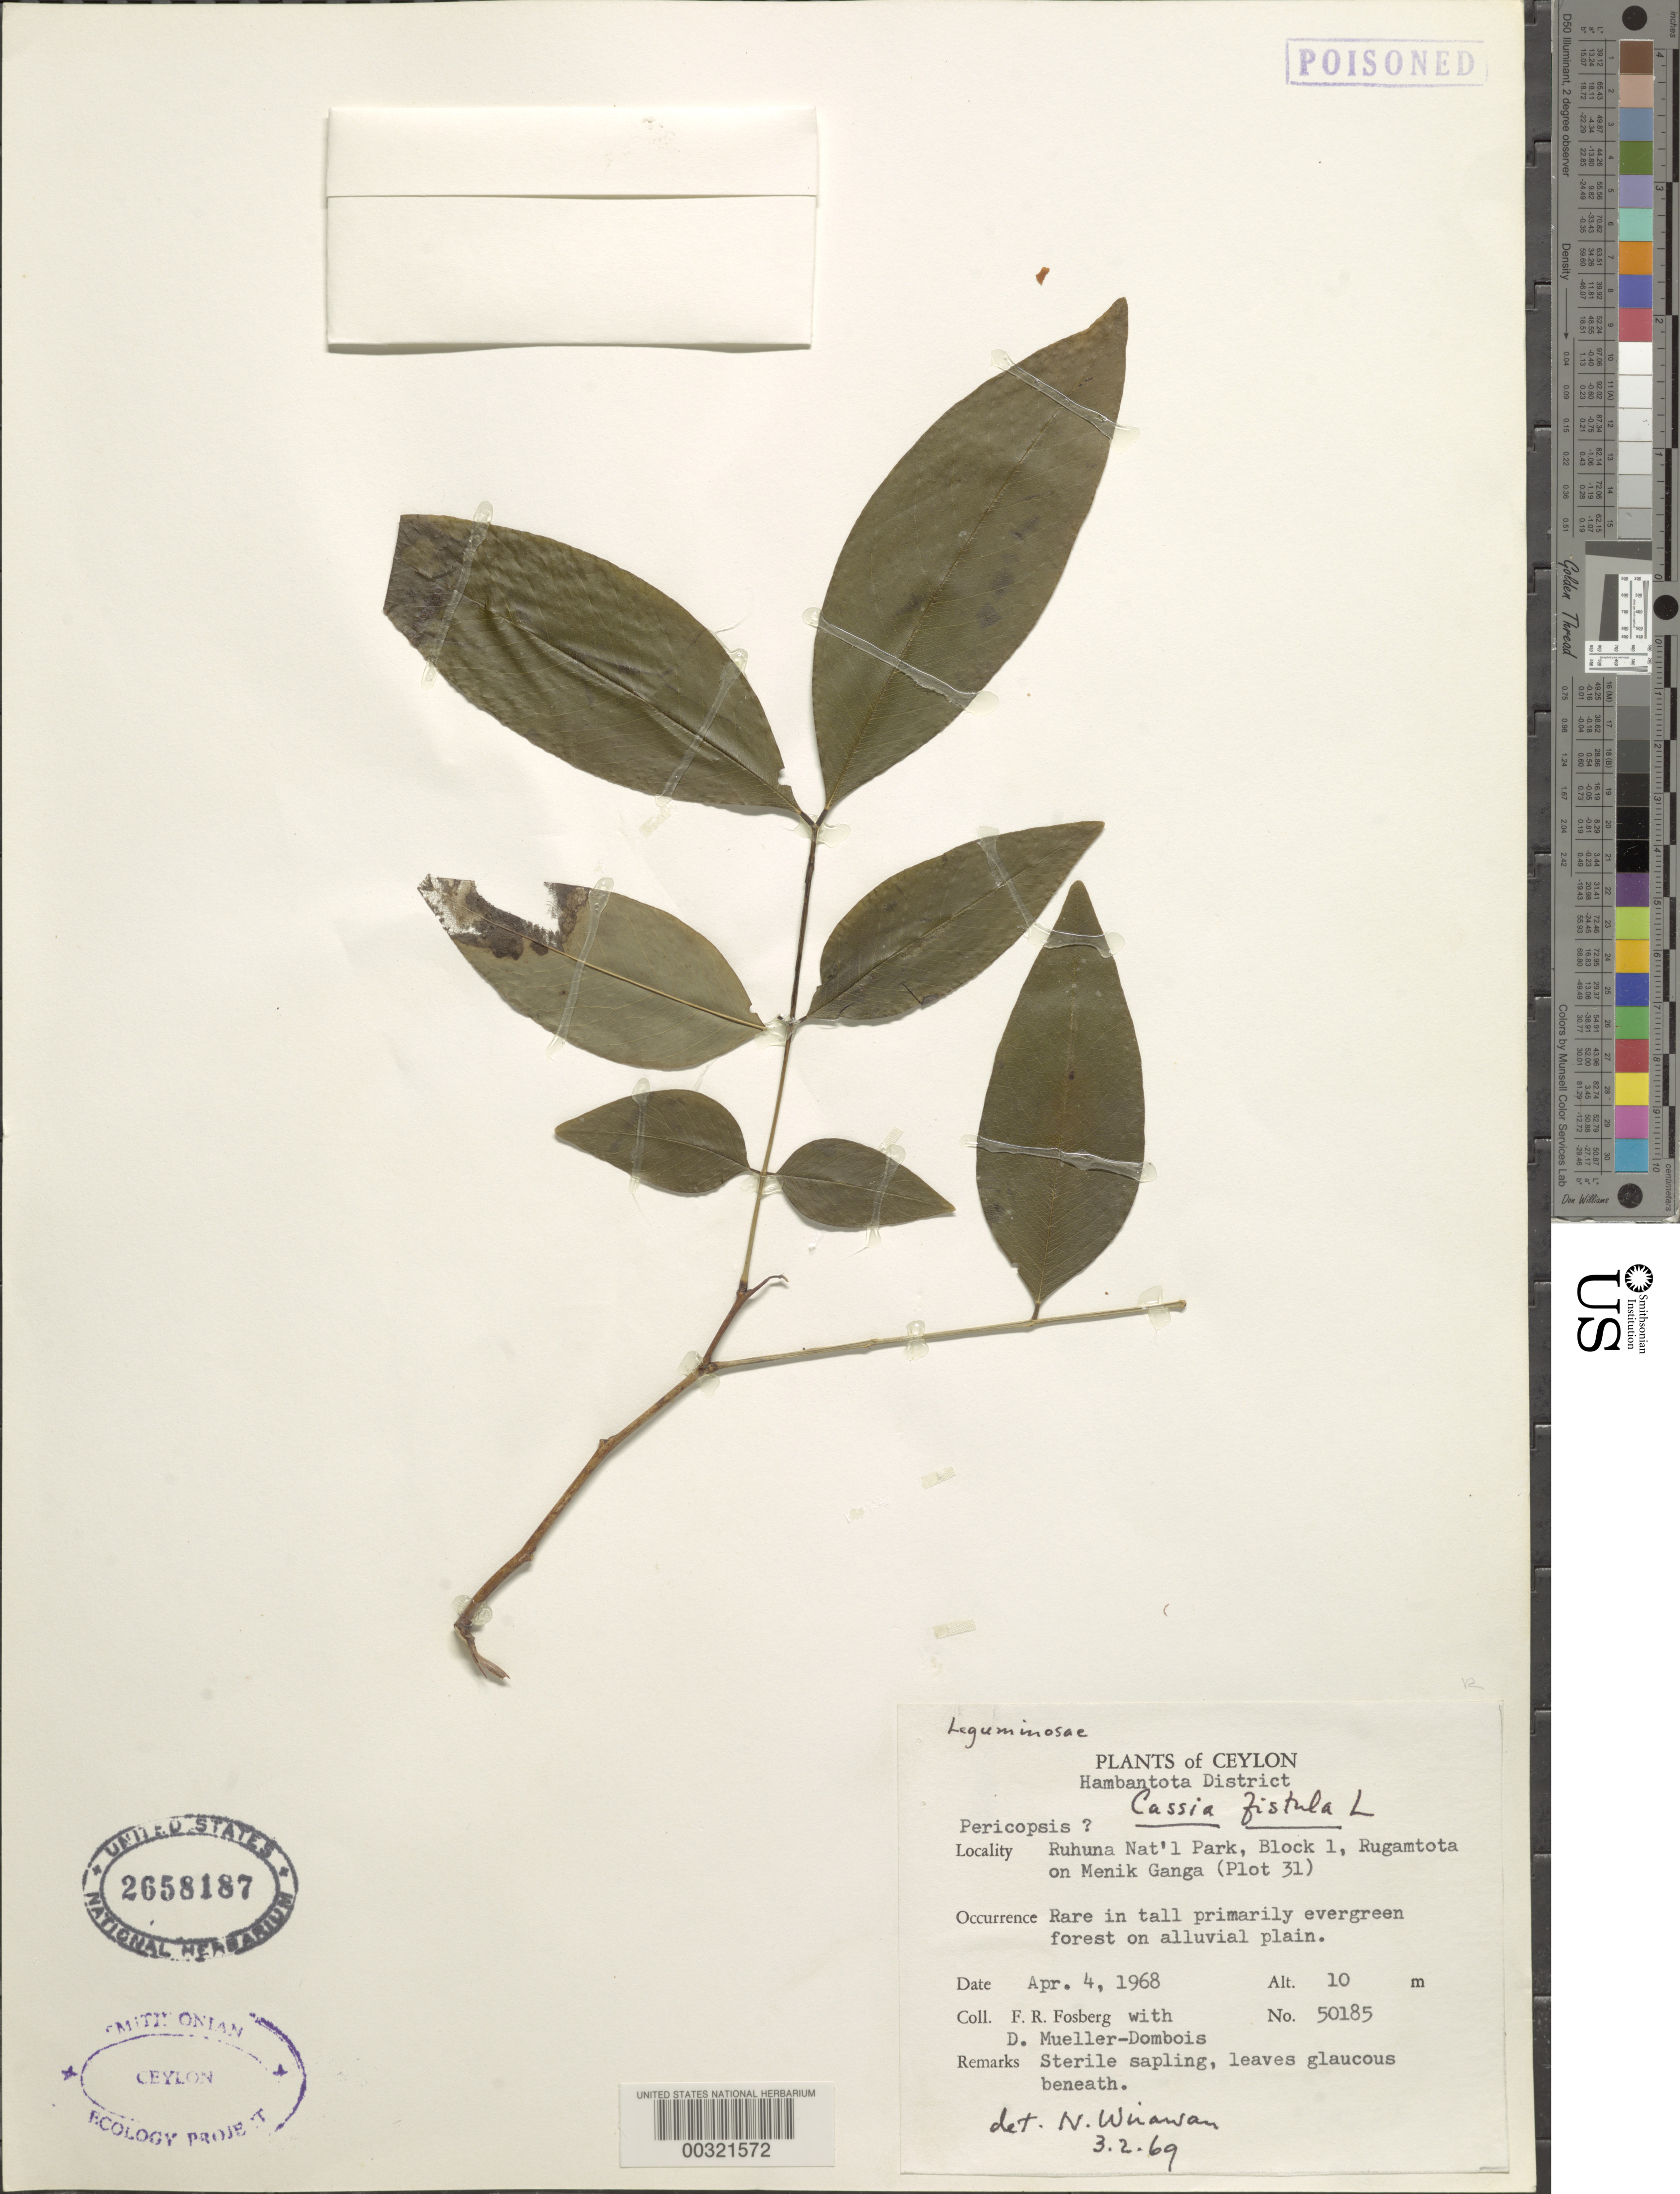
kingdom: Plantae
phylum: Tracheophyta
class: Magnoliopsida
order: Fabales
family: Fabaceae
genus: Cassia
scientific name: Cassia fistula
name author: L.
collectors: F. R. Fosberg & D. Mueller-Dombois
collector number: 50185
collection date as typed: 04 Apr 1968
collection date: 1968-04-04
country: Sri Lanka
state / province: Southern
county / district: Hambantota Dist.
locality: Ruhuna nat'l park, block 1, rugamtota on menik ganga (plot 31)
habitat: Tall primarily evergreen forest on alluvial plain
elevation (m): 10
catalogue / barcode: US 2658187